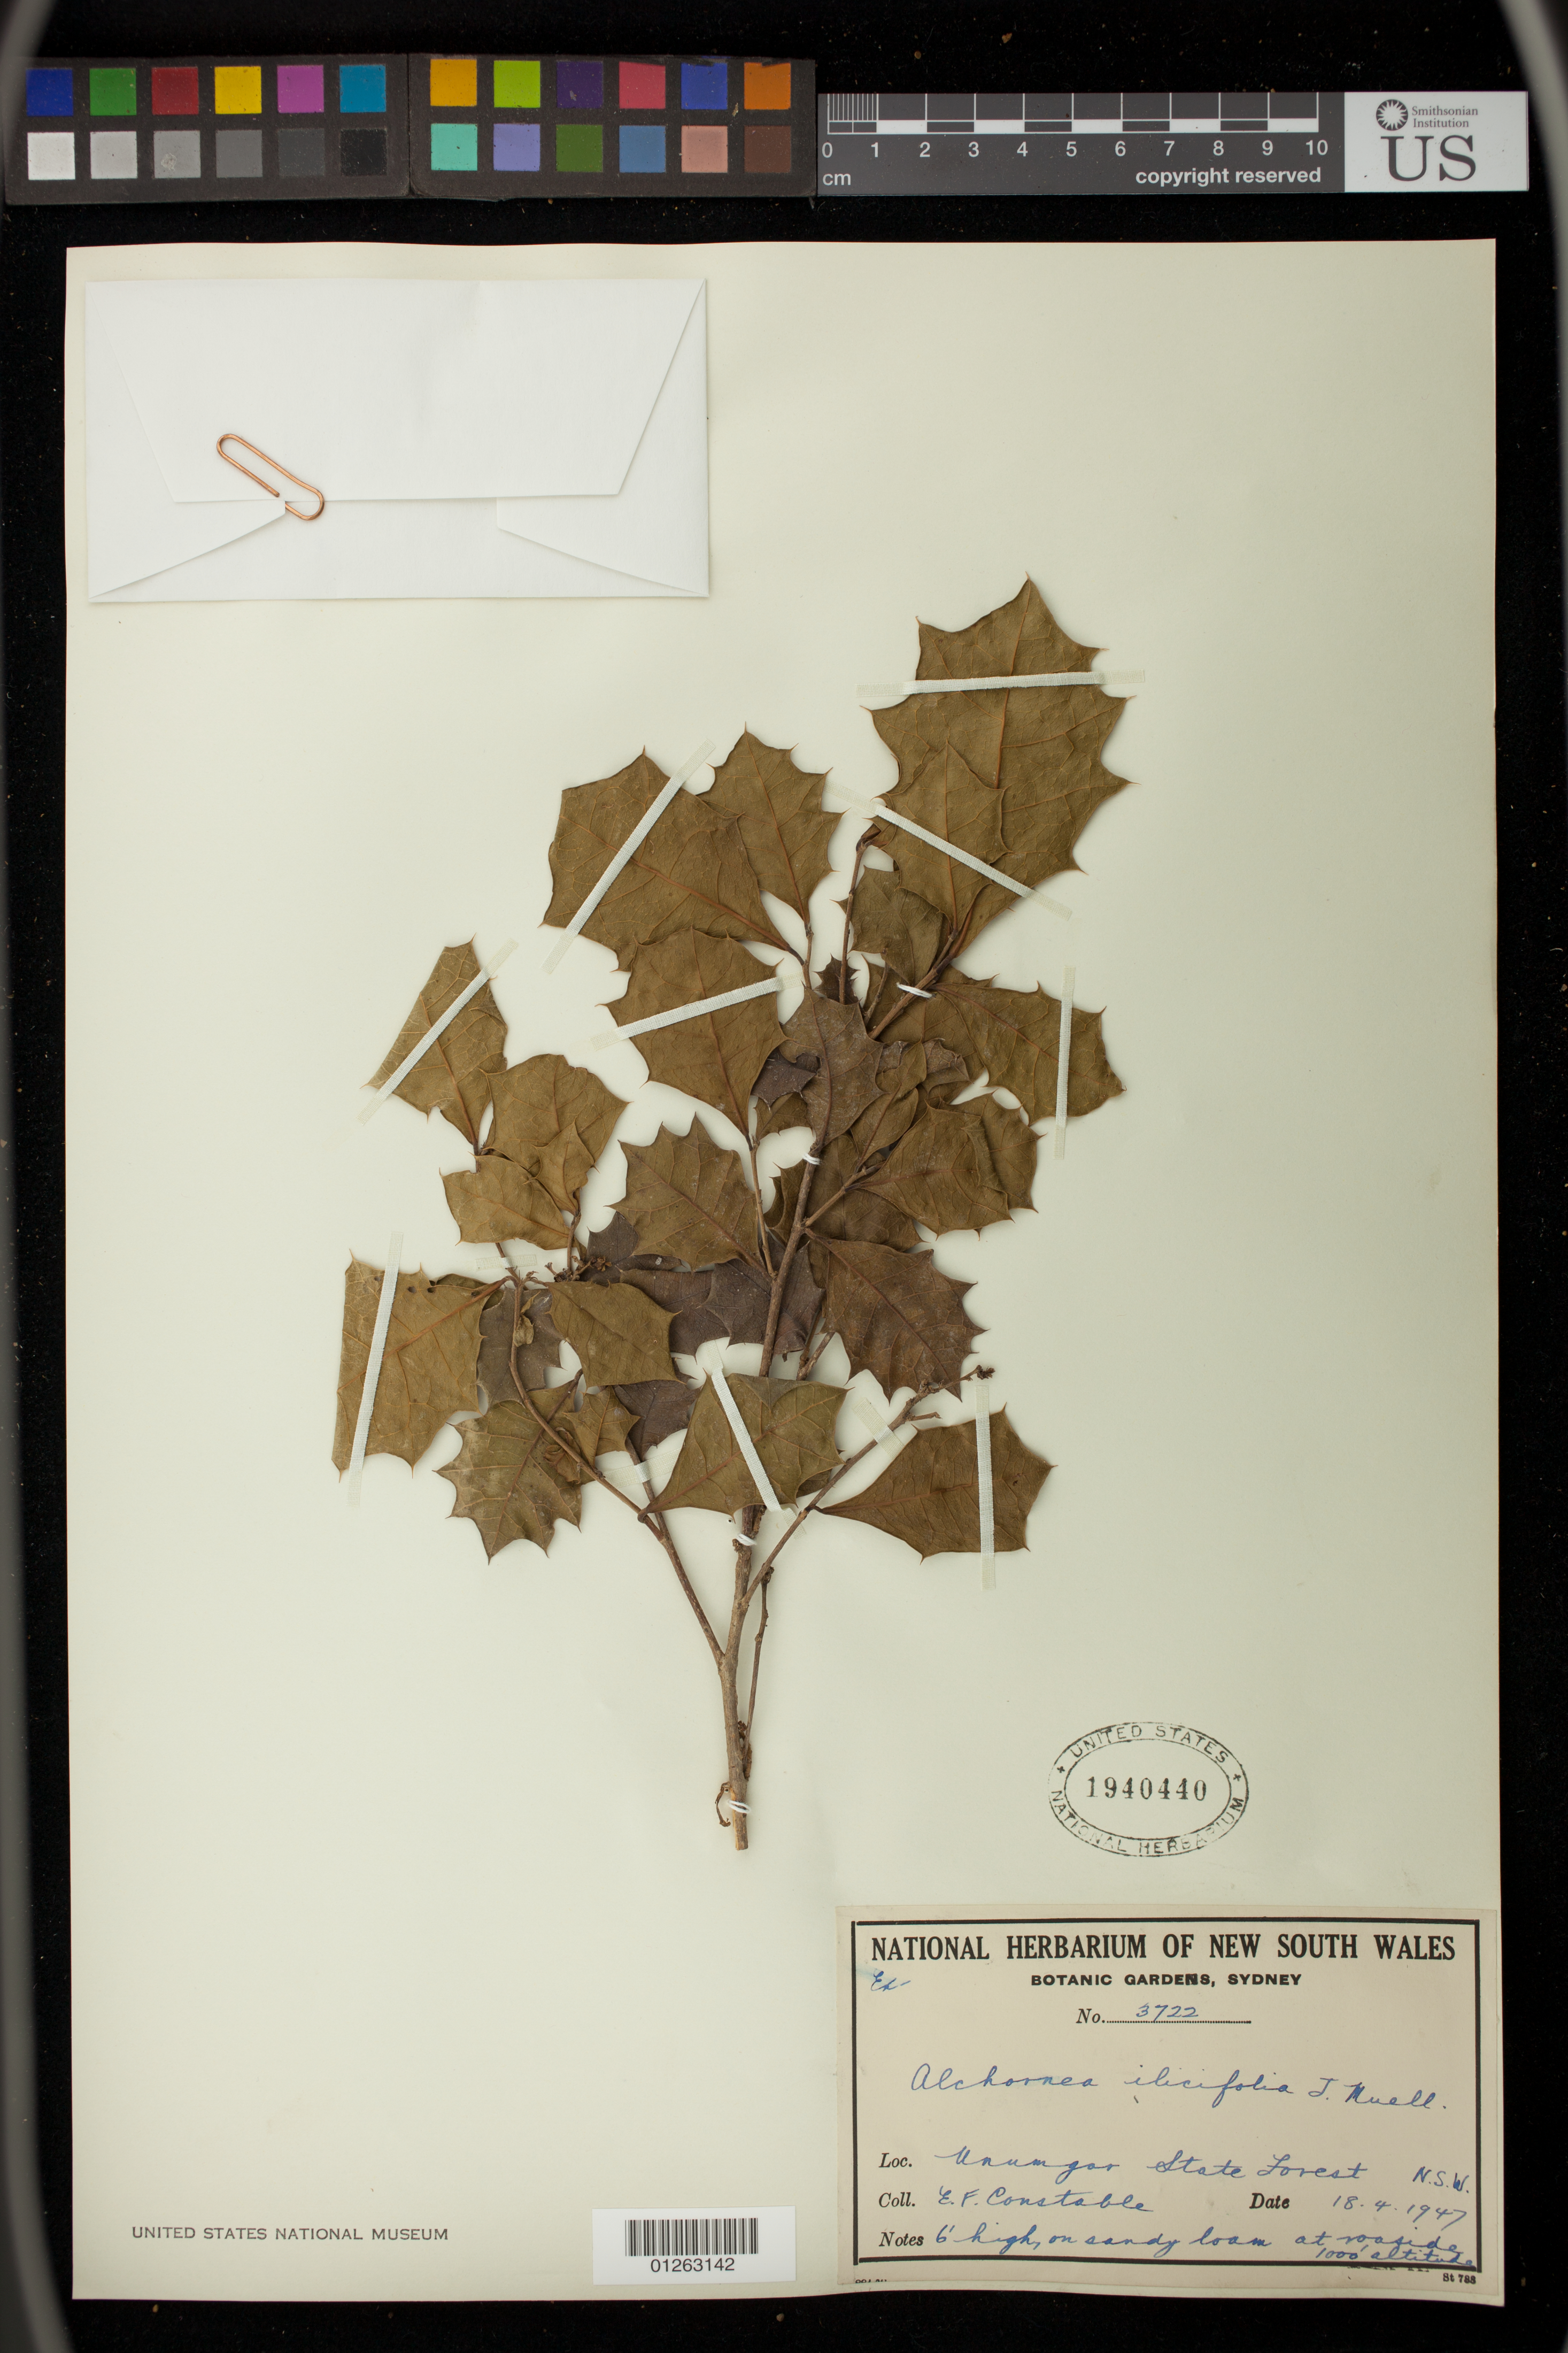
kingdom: Plantae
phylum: Tracheophyta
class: Magnoliopsida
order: Malpighiales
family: Euphorbiaceae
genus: Alchornea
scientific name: Alchornea ilicifolia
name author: (Js. Sm.) Müll. Arg.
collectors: E. F. Constable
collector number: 3722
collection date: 1947-04-18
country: Australia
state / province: New South Wales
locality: Unumgar State Forest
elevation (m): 305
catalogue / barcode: US 1940440